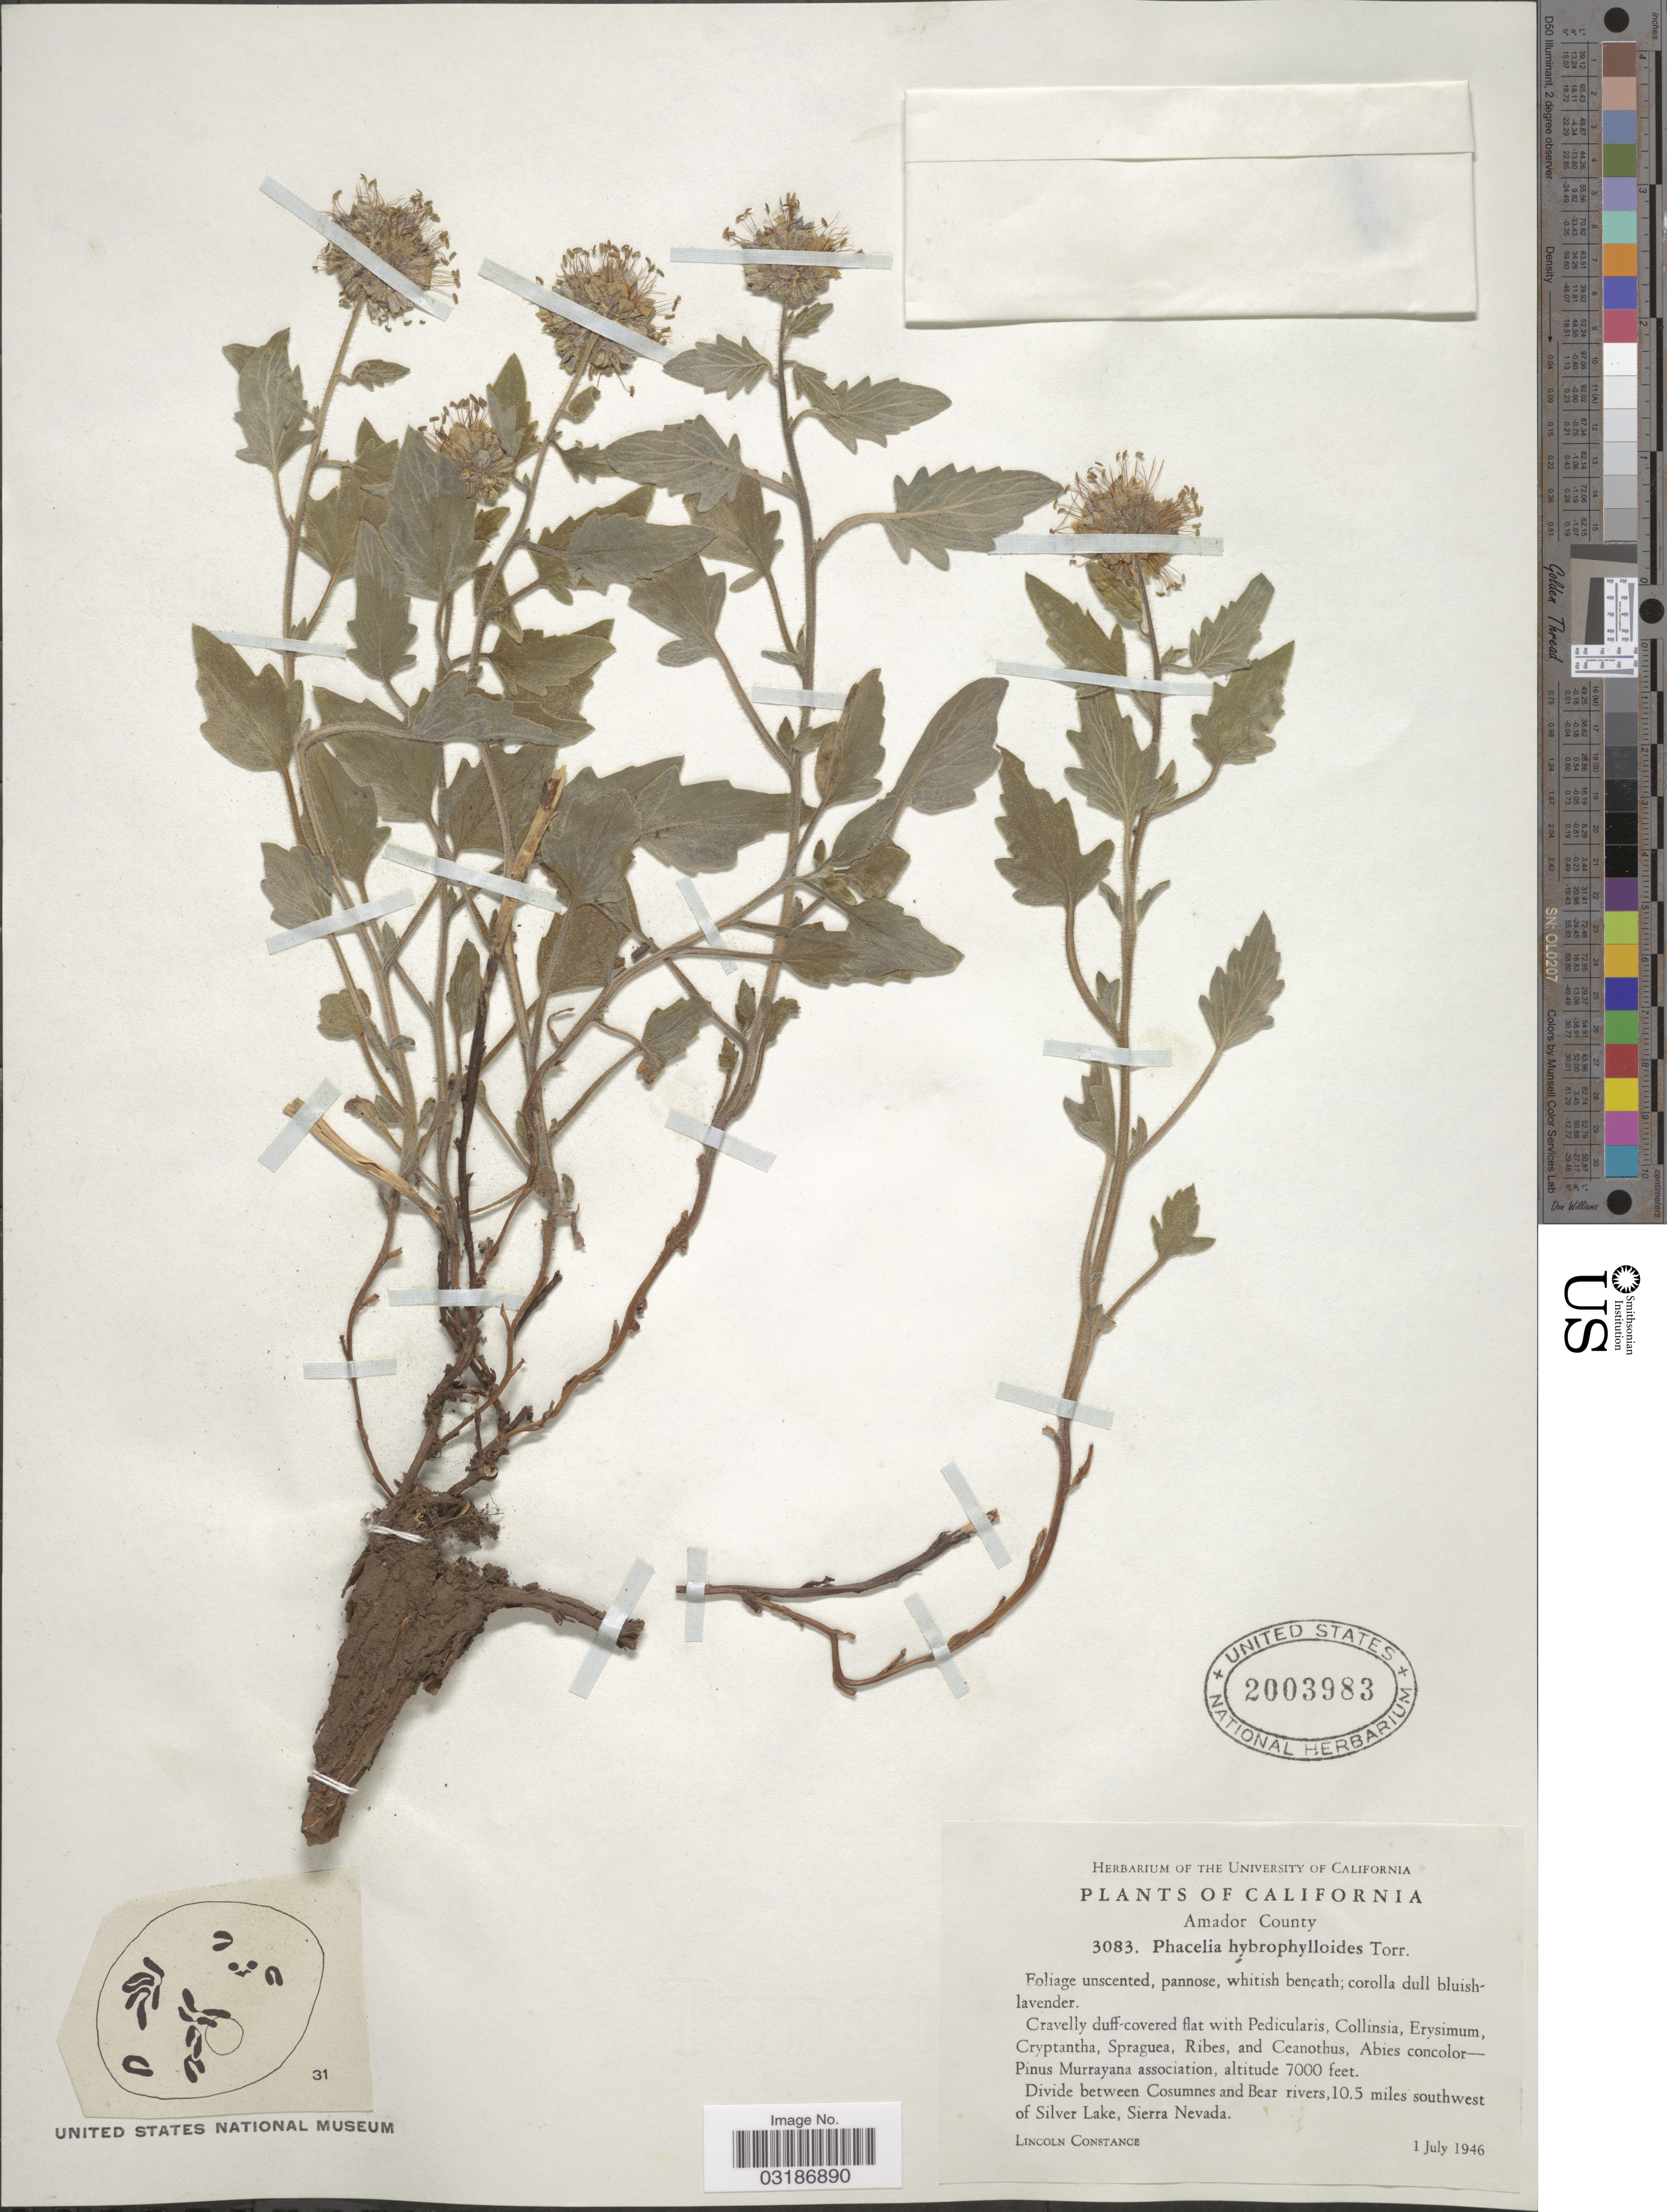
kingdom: Plantae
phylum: Tracheophyta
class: Magnoliopsida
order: Boraginales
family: Hydrophyllaceae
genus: Phacelia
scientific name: Phacelia hydrophylloides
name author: Torr. & A. Gray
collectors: L. Constance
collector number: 3083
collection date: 1946-07-01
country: United States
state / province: California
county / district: Amador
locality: Amador County. Divide between Cosumnes Bear rivers, 10.5 miles southwest of Silver Lake, Sierra Nevada.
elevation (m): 2134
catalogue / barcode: US 2003983